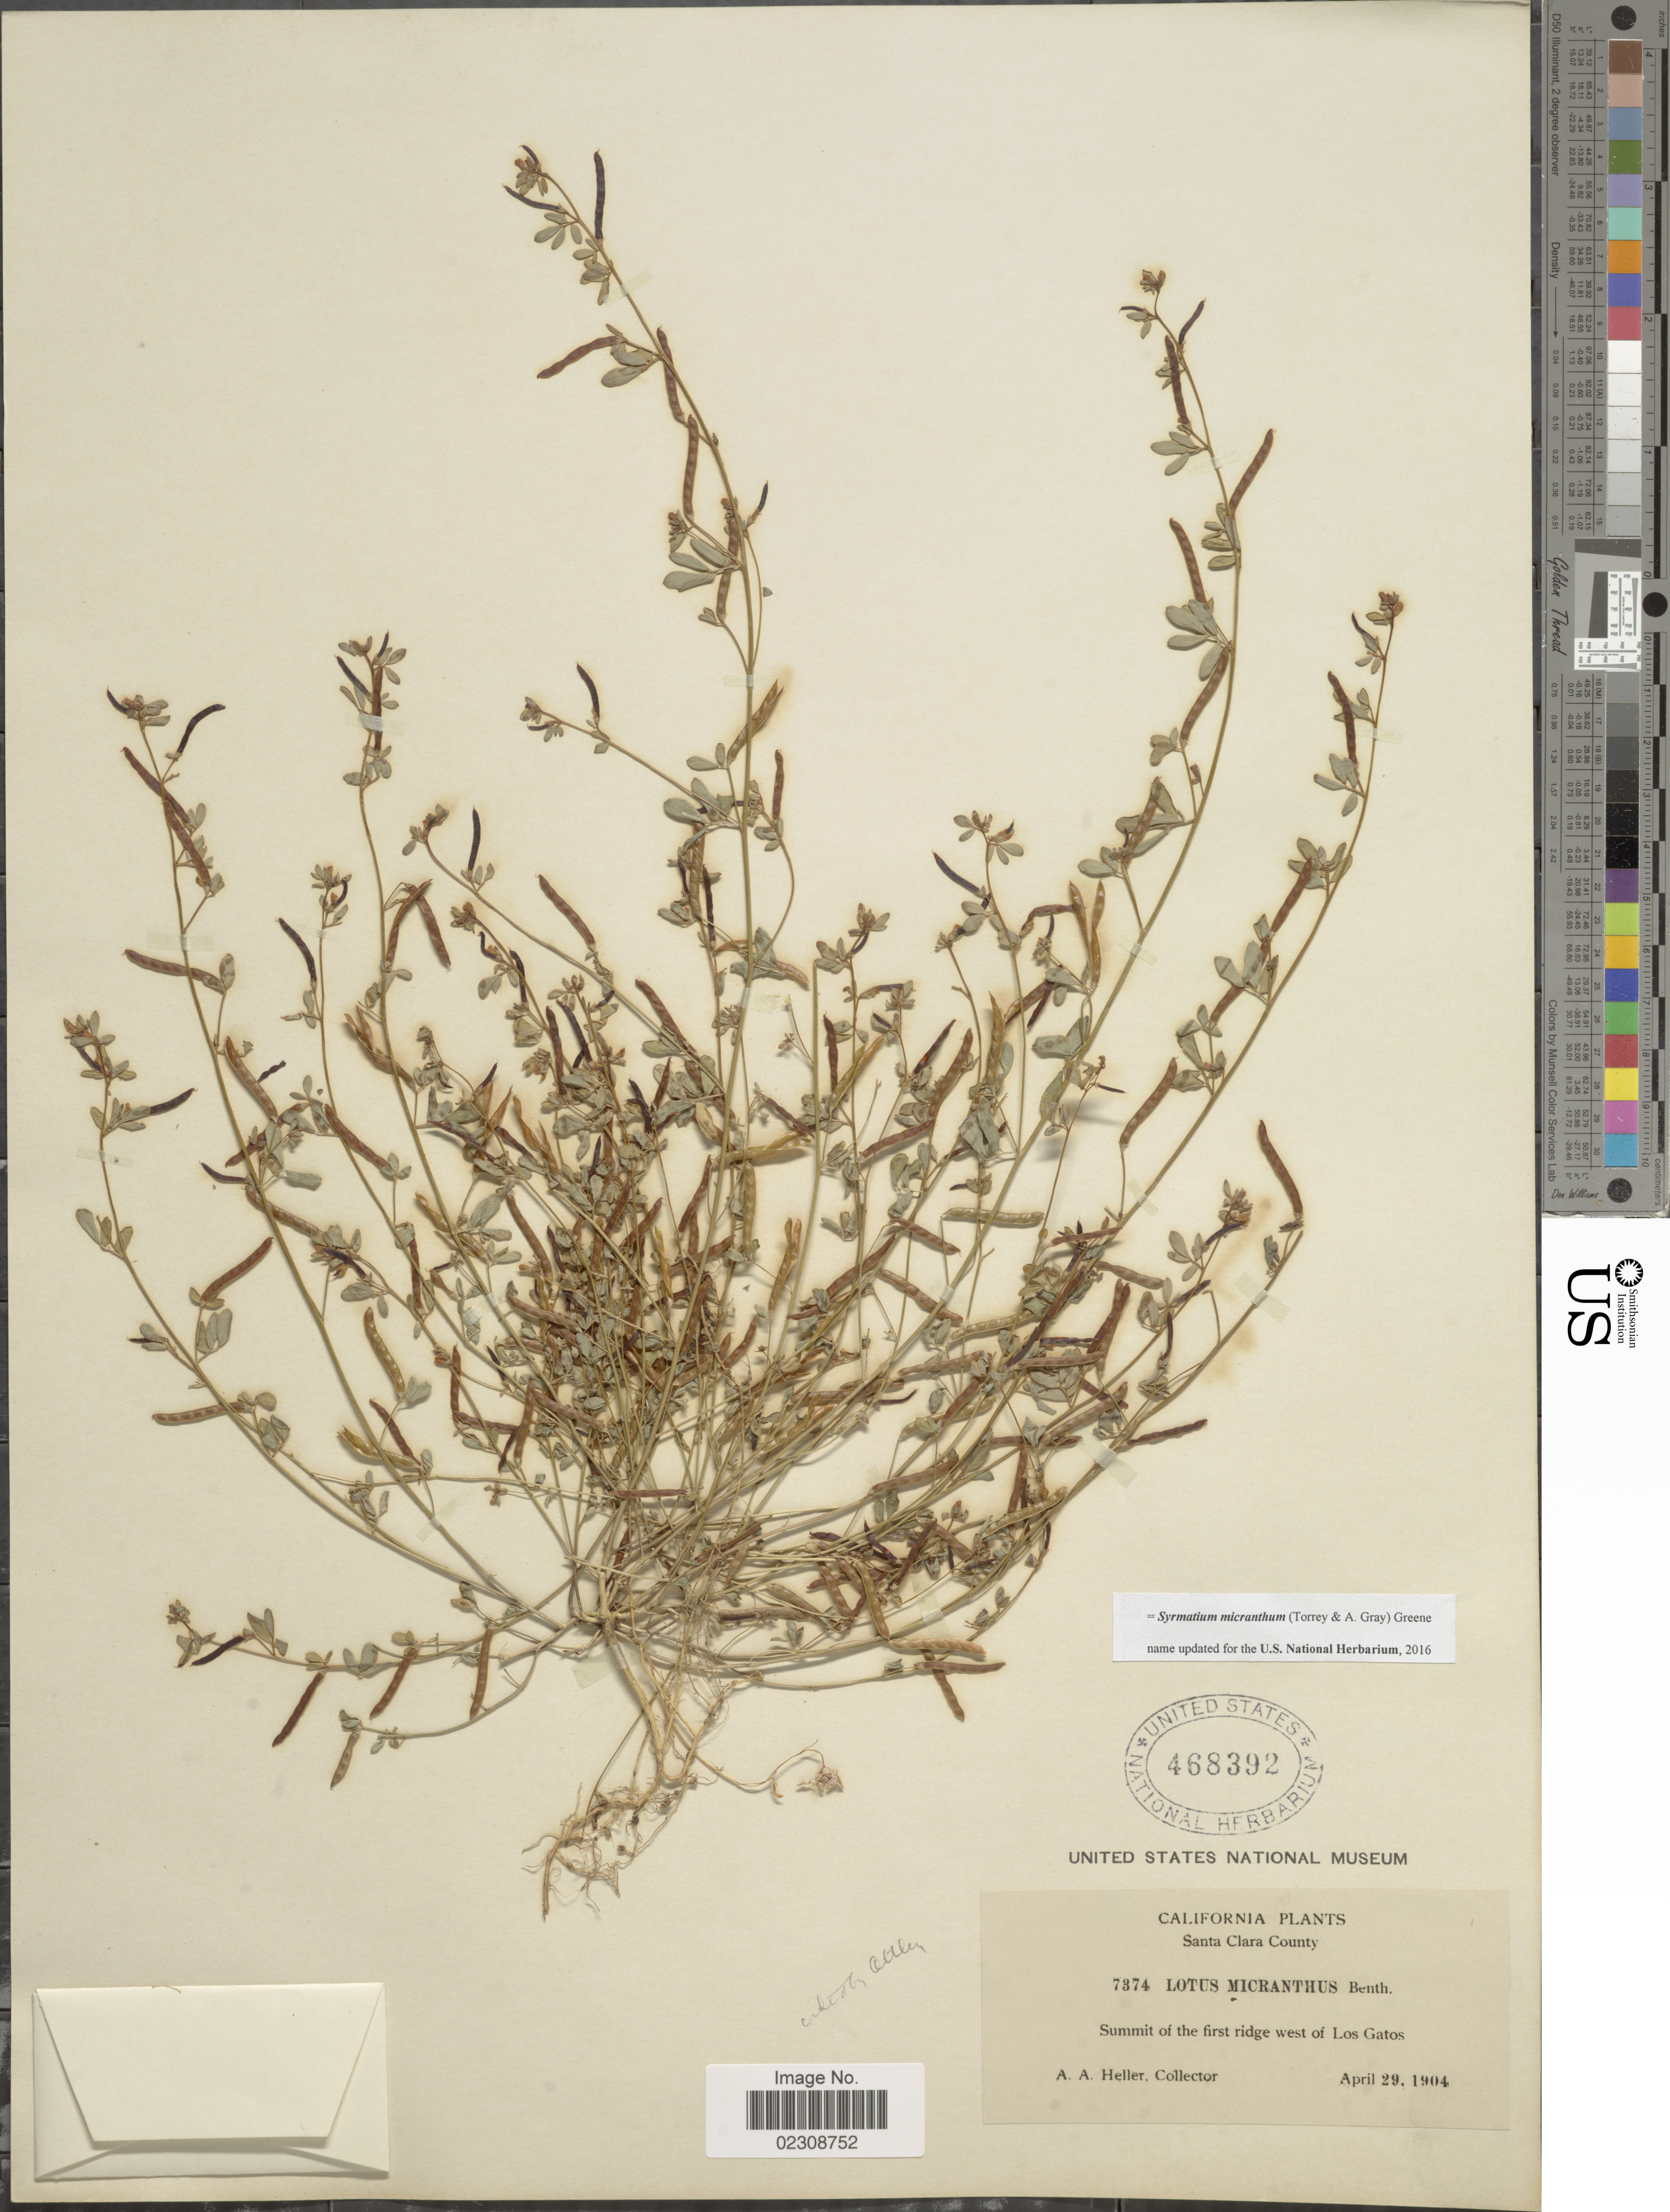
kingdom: Plantae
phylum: Tracheophyta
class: Magnoliopsida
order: Fabales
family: Fabaceae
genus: Syrmatium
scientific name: Syrmatium micranthum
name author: (Torr. & A. Gray) Greene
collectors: A. A. Heller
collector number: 7374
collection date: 1904-04-29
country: United States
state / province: California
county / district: Santa Clara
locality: Santa Clara County. Summit of first ridge west of Los Gatos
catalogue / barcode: US 468392